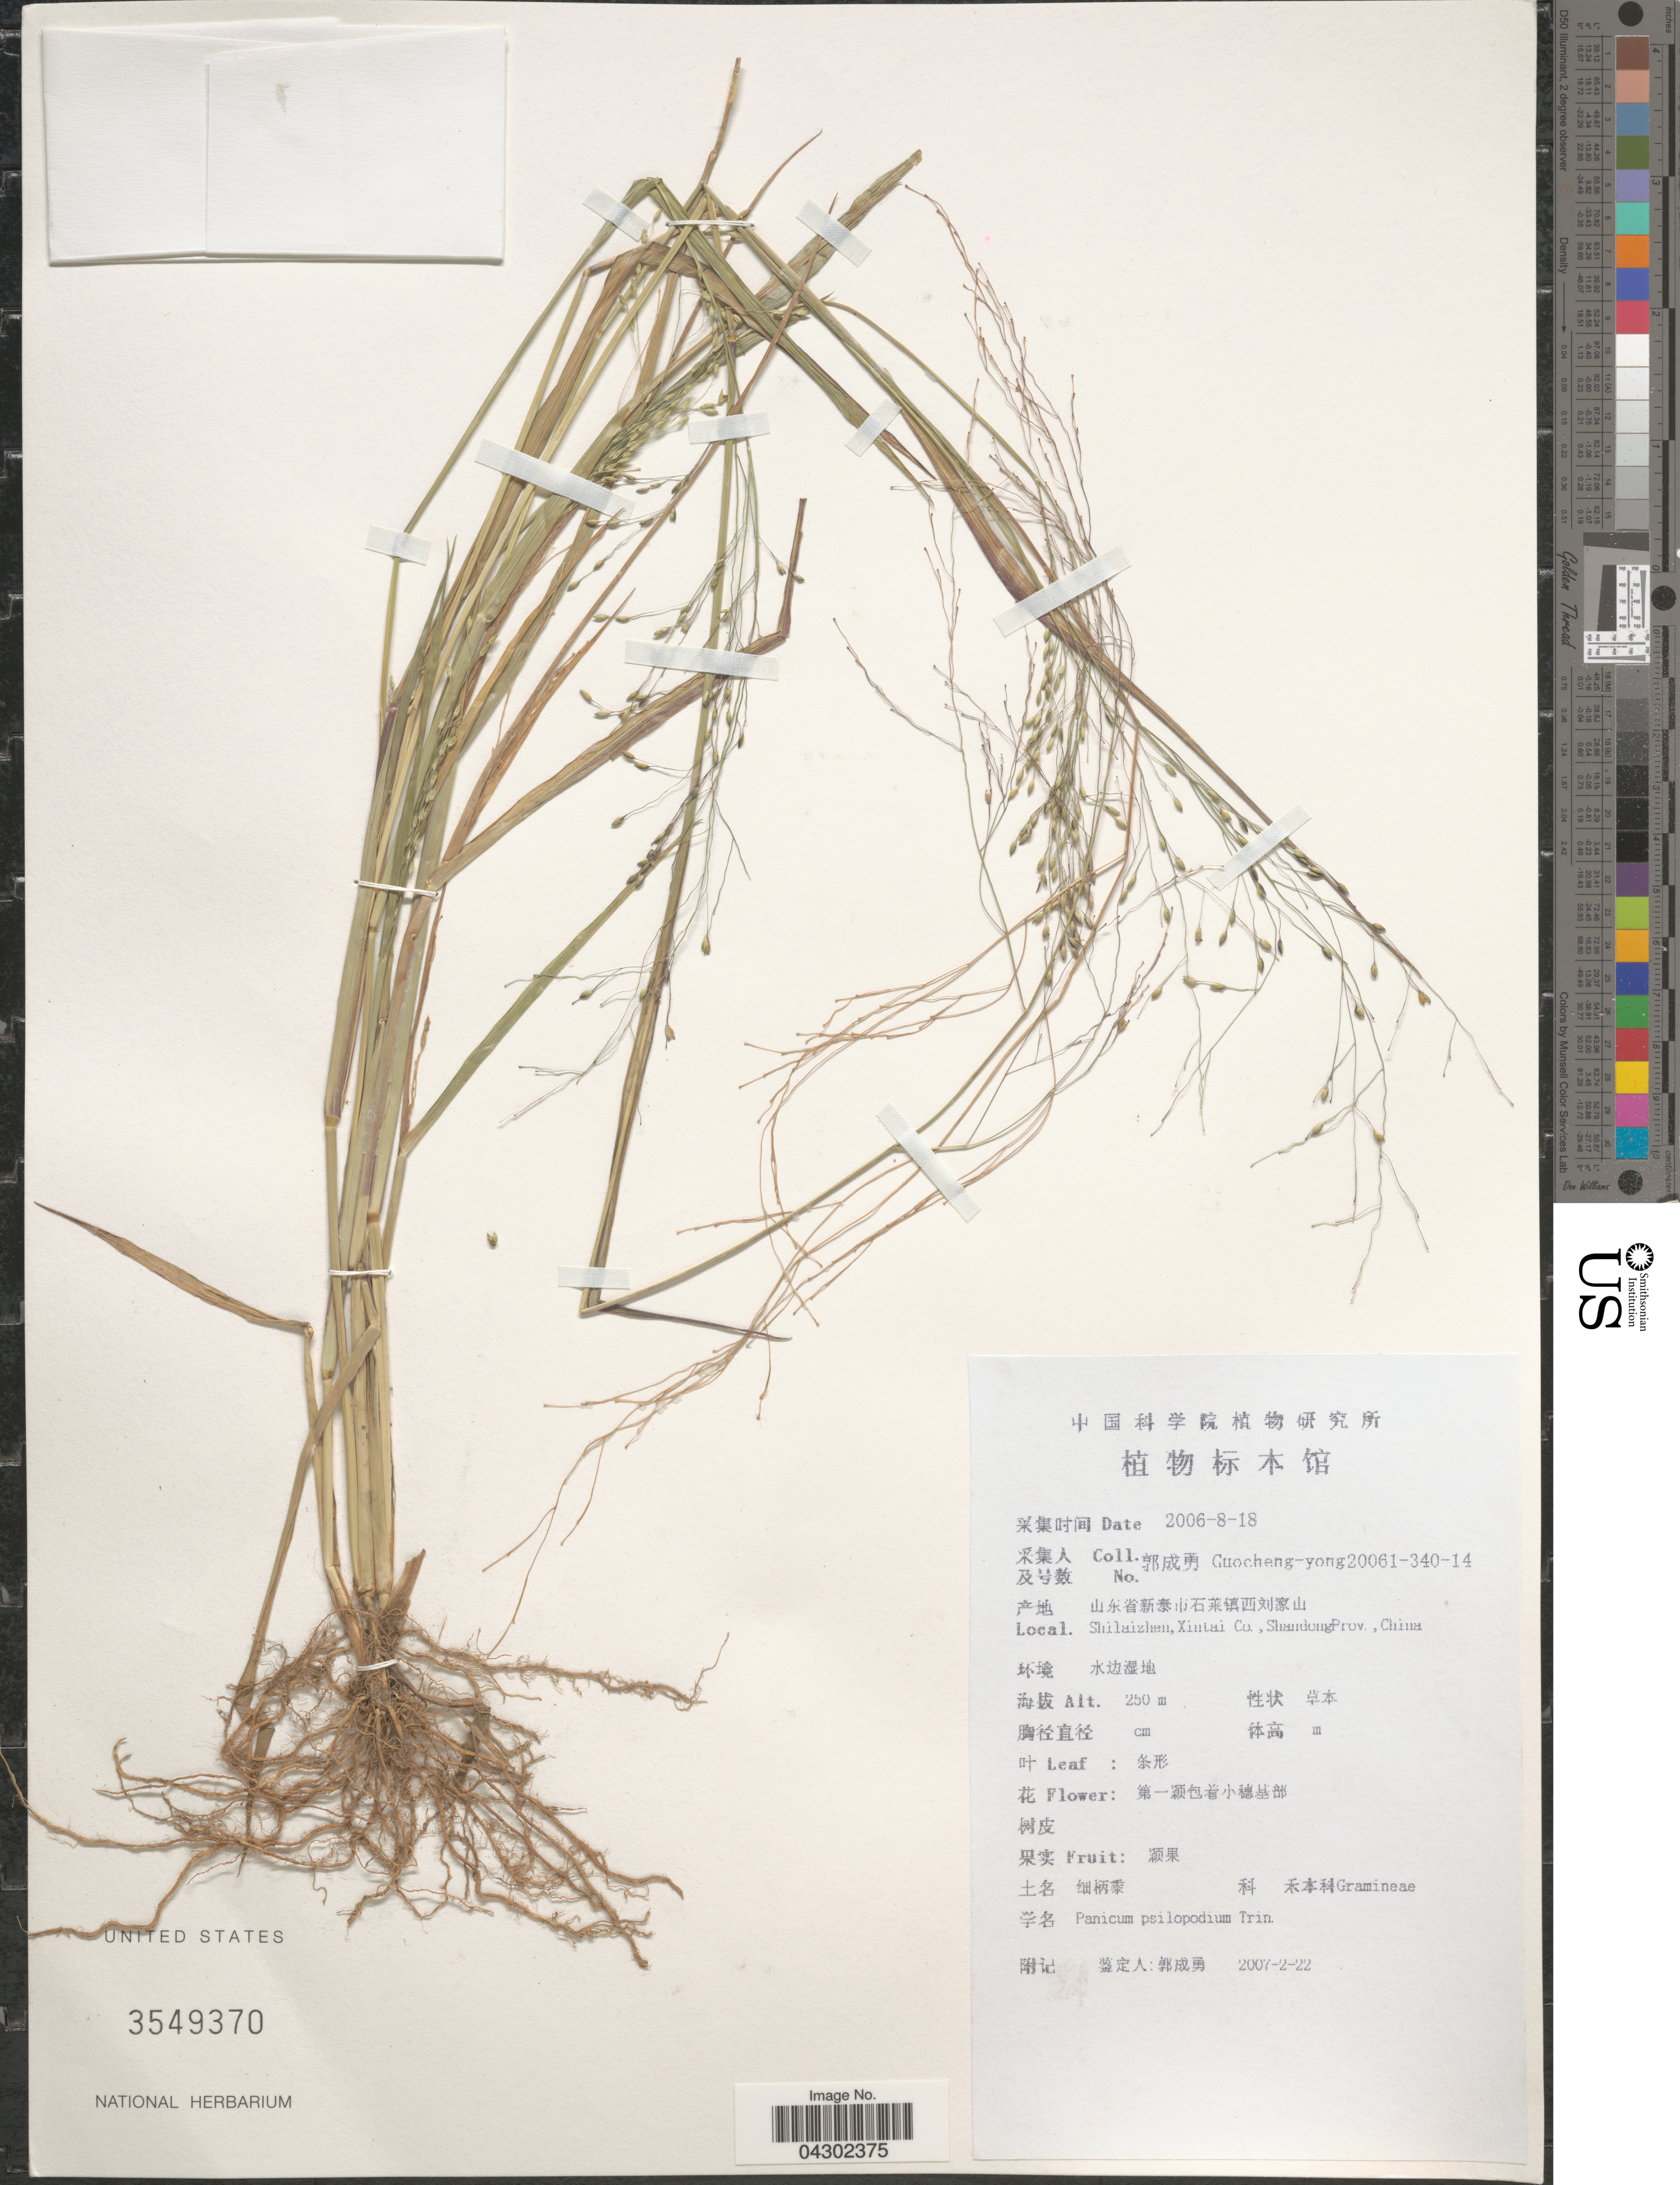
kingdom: Plantae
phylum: Tracheophyta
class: Liliopsida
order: Poales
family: Poaceae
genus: Panicum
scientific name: Panicum sumatrense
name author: P. Roth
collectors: Guo cheng-yong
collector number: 20061-340-14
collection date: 2006-08-18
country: China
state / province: Shandong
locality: Shilaizhen, Xintai Co.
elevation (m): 250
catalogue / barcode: US 3549370